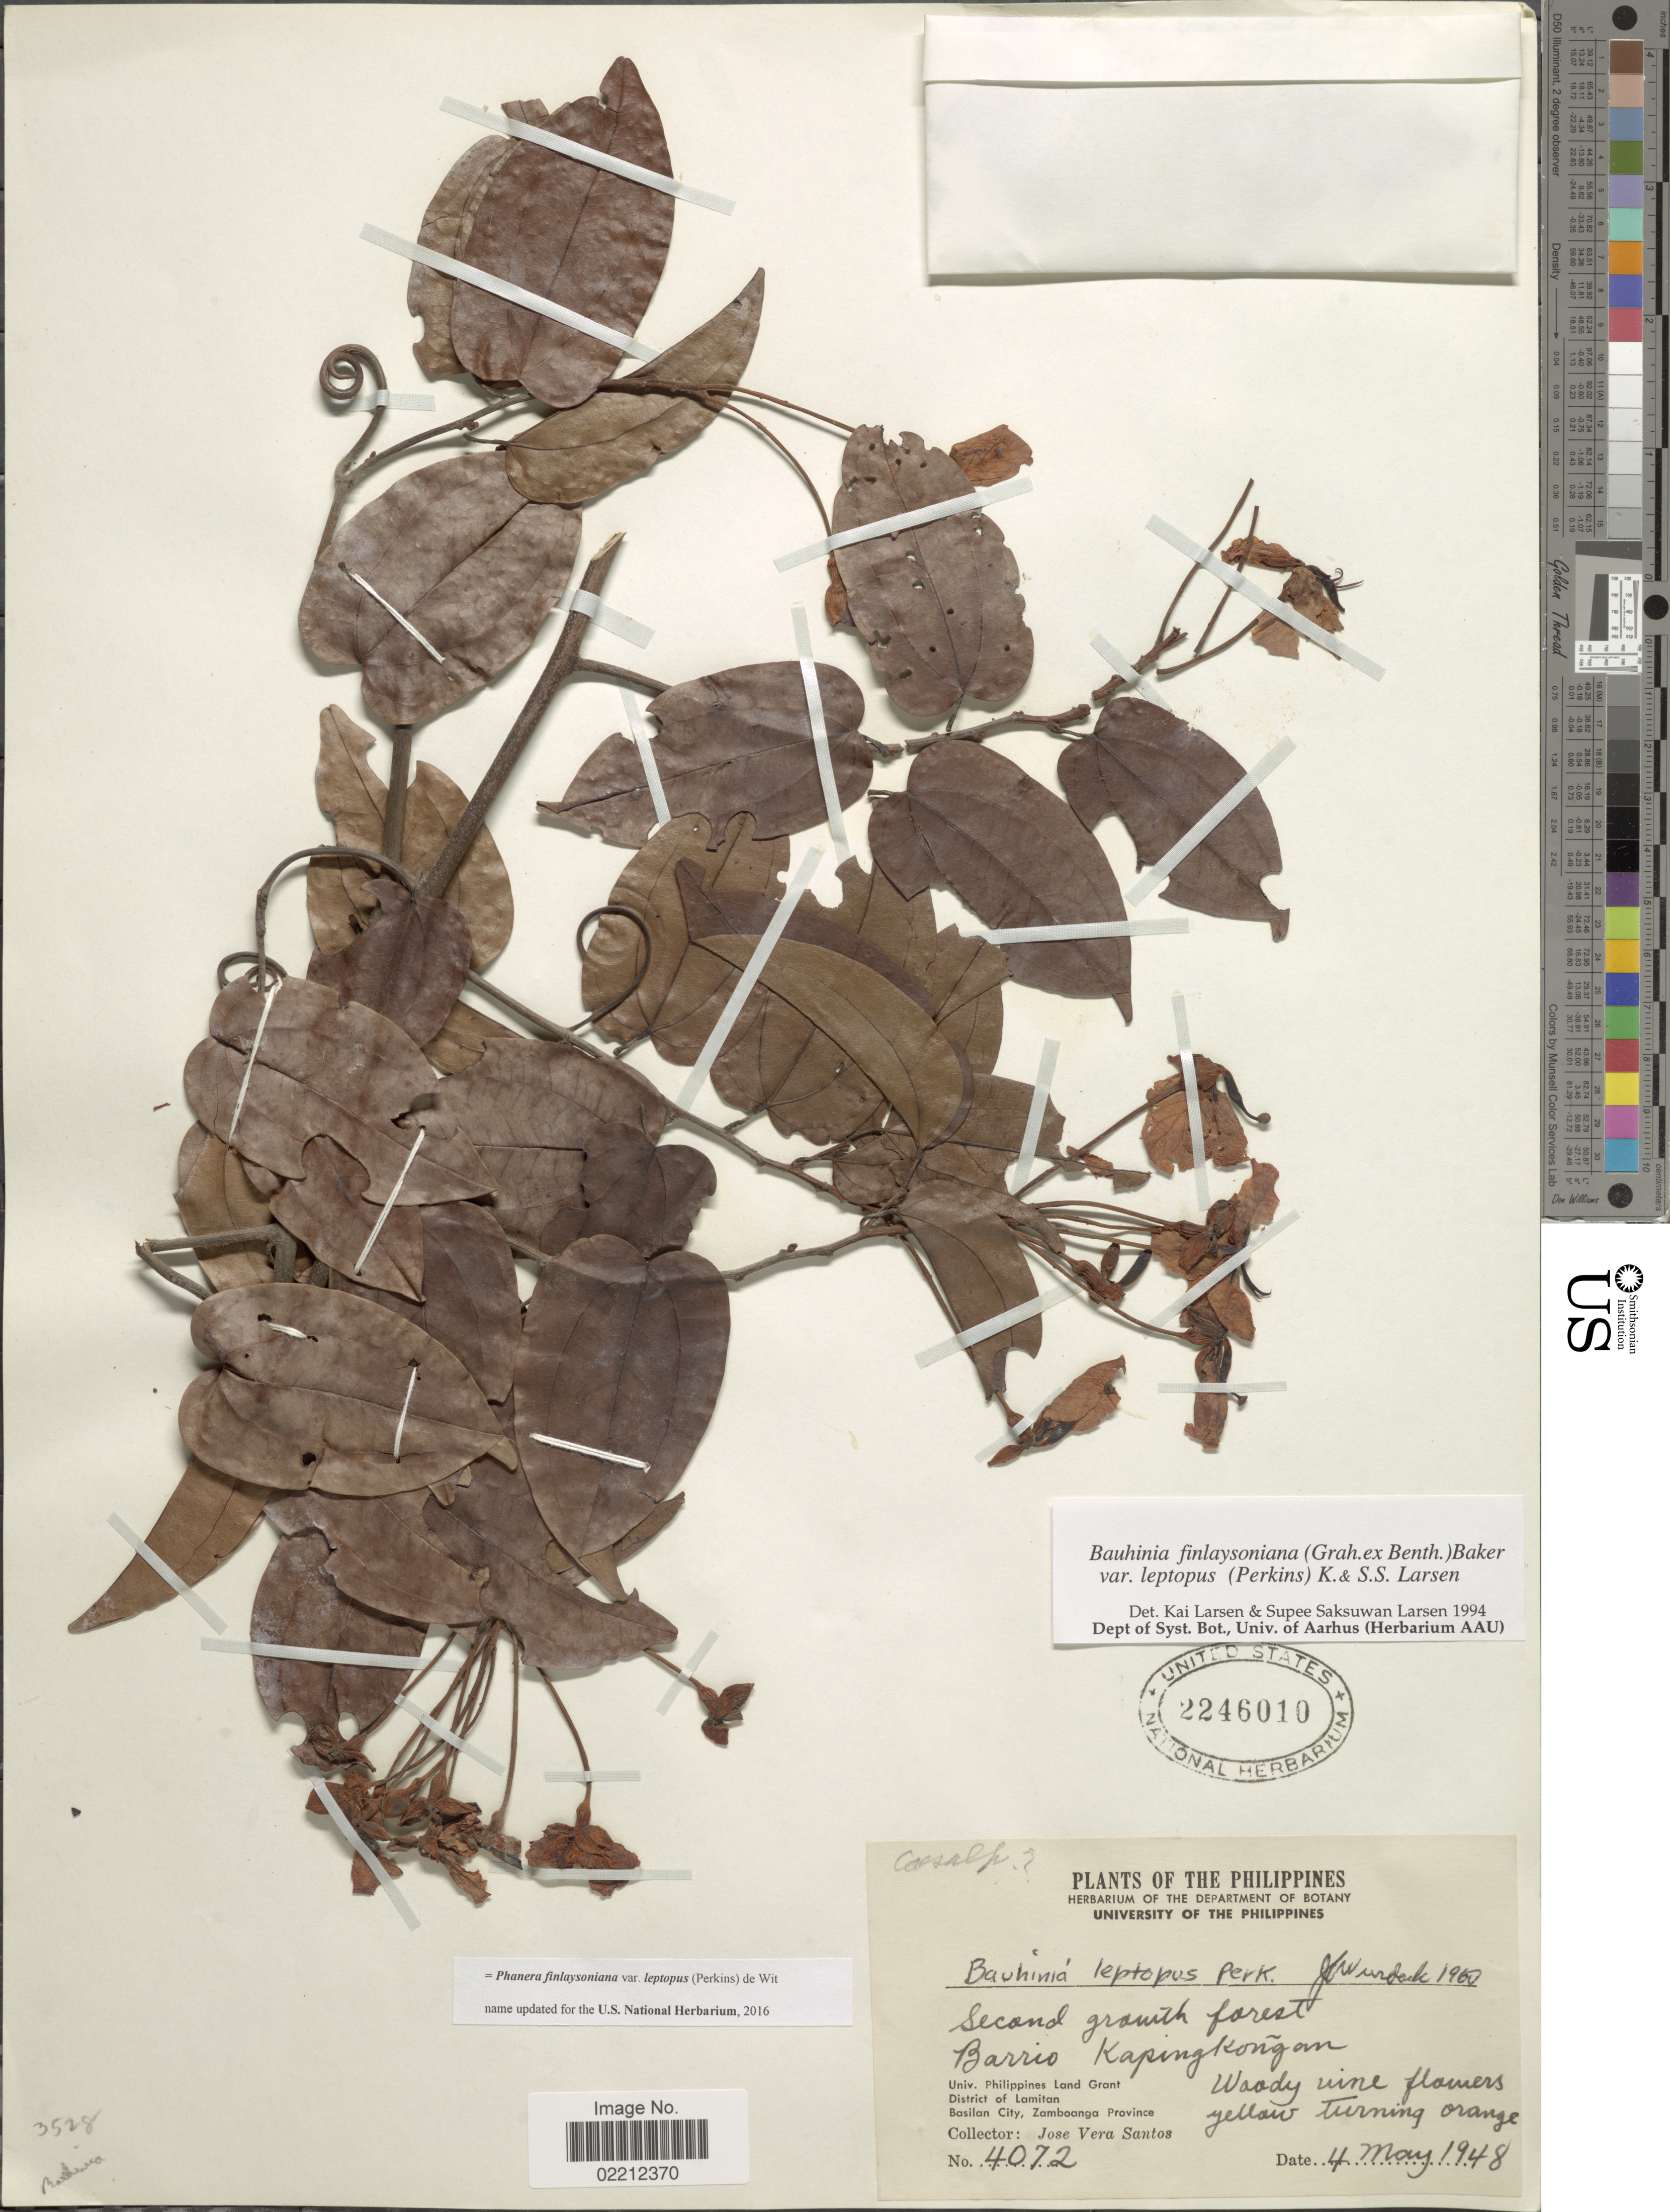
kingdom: Plantae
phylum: Tracheophyta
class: Magnoliopsida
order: Fabales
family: Fabaceae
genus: Phanera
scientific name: Phanera finlaysoniana var. leptopus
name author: (Perkins) de Wit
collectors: J. Santos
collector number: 4072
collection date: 1948-05-04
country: Philippines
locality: Second growth forest. Barrio kapingkongon, Univ. Philippines Land Grant.District of Lamitan. Basilan City, Zamboanga Province.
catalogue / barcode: US 2246010